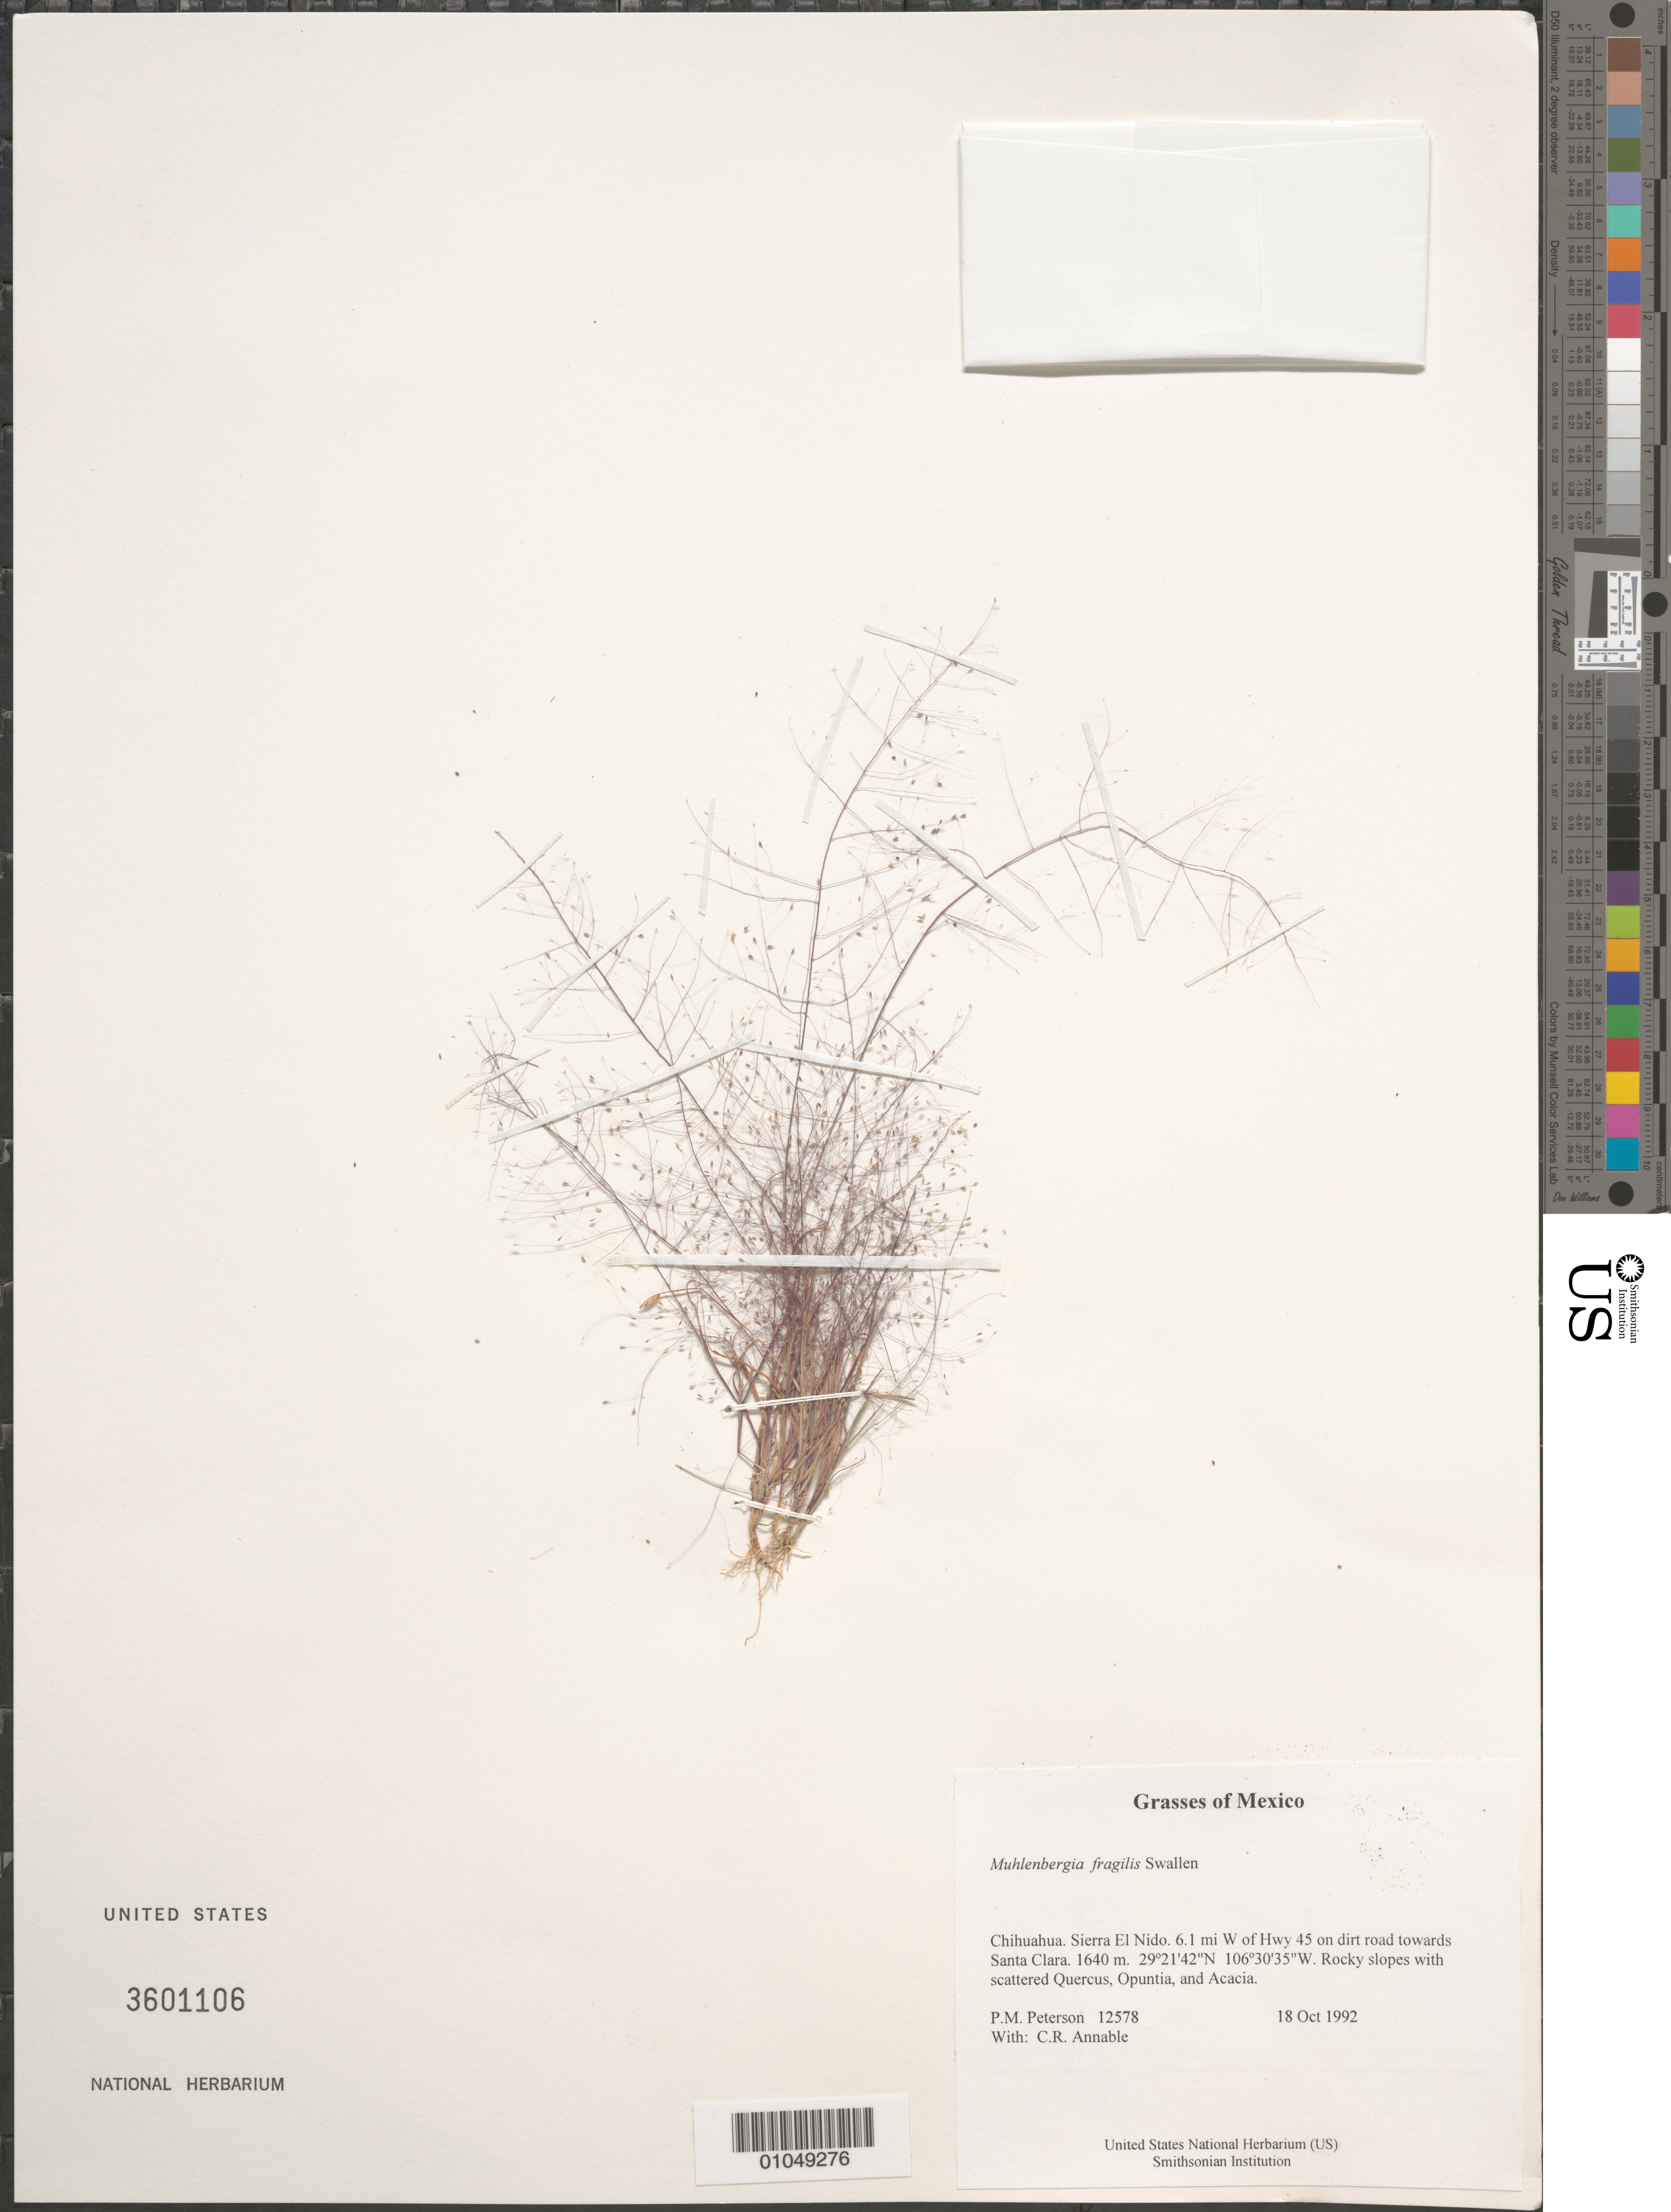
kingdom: Plantae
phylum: Tracheophyta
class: Liliopsida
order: Poales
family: Poaceae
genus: Muhlenbergia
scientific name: Muhlenbergia fragilis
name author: Swallen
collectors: P. M. Peterson & C. R. Annable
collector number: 12578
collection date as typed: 18 Oct 1992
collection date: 1992-10-18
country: Mexico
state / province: Chihuahua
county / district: Sierra El Nido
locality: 6.1 mi W of Hwy 45 on dirt road towards Santa Clara.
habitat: Rocky slopes with scattered Quercus, Opuntia, and Acacia.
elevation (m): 1640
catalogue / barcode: US 3601106